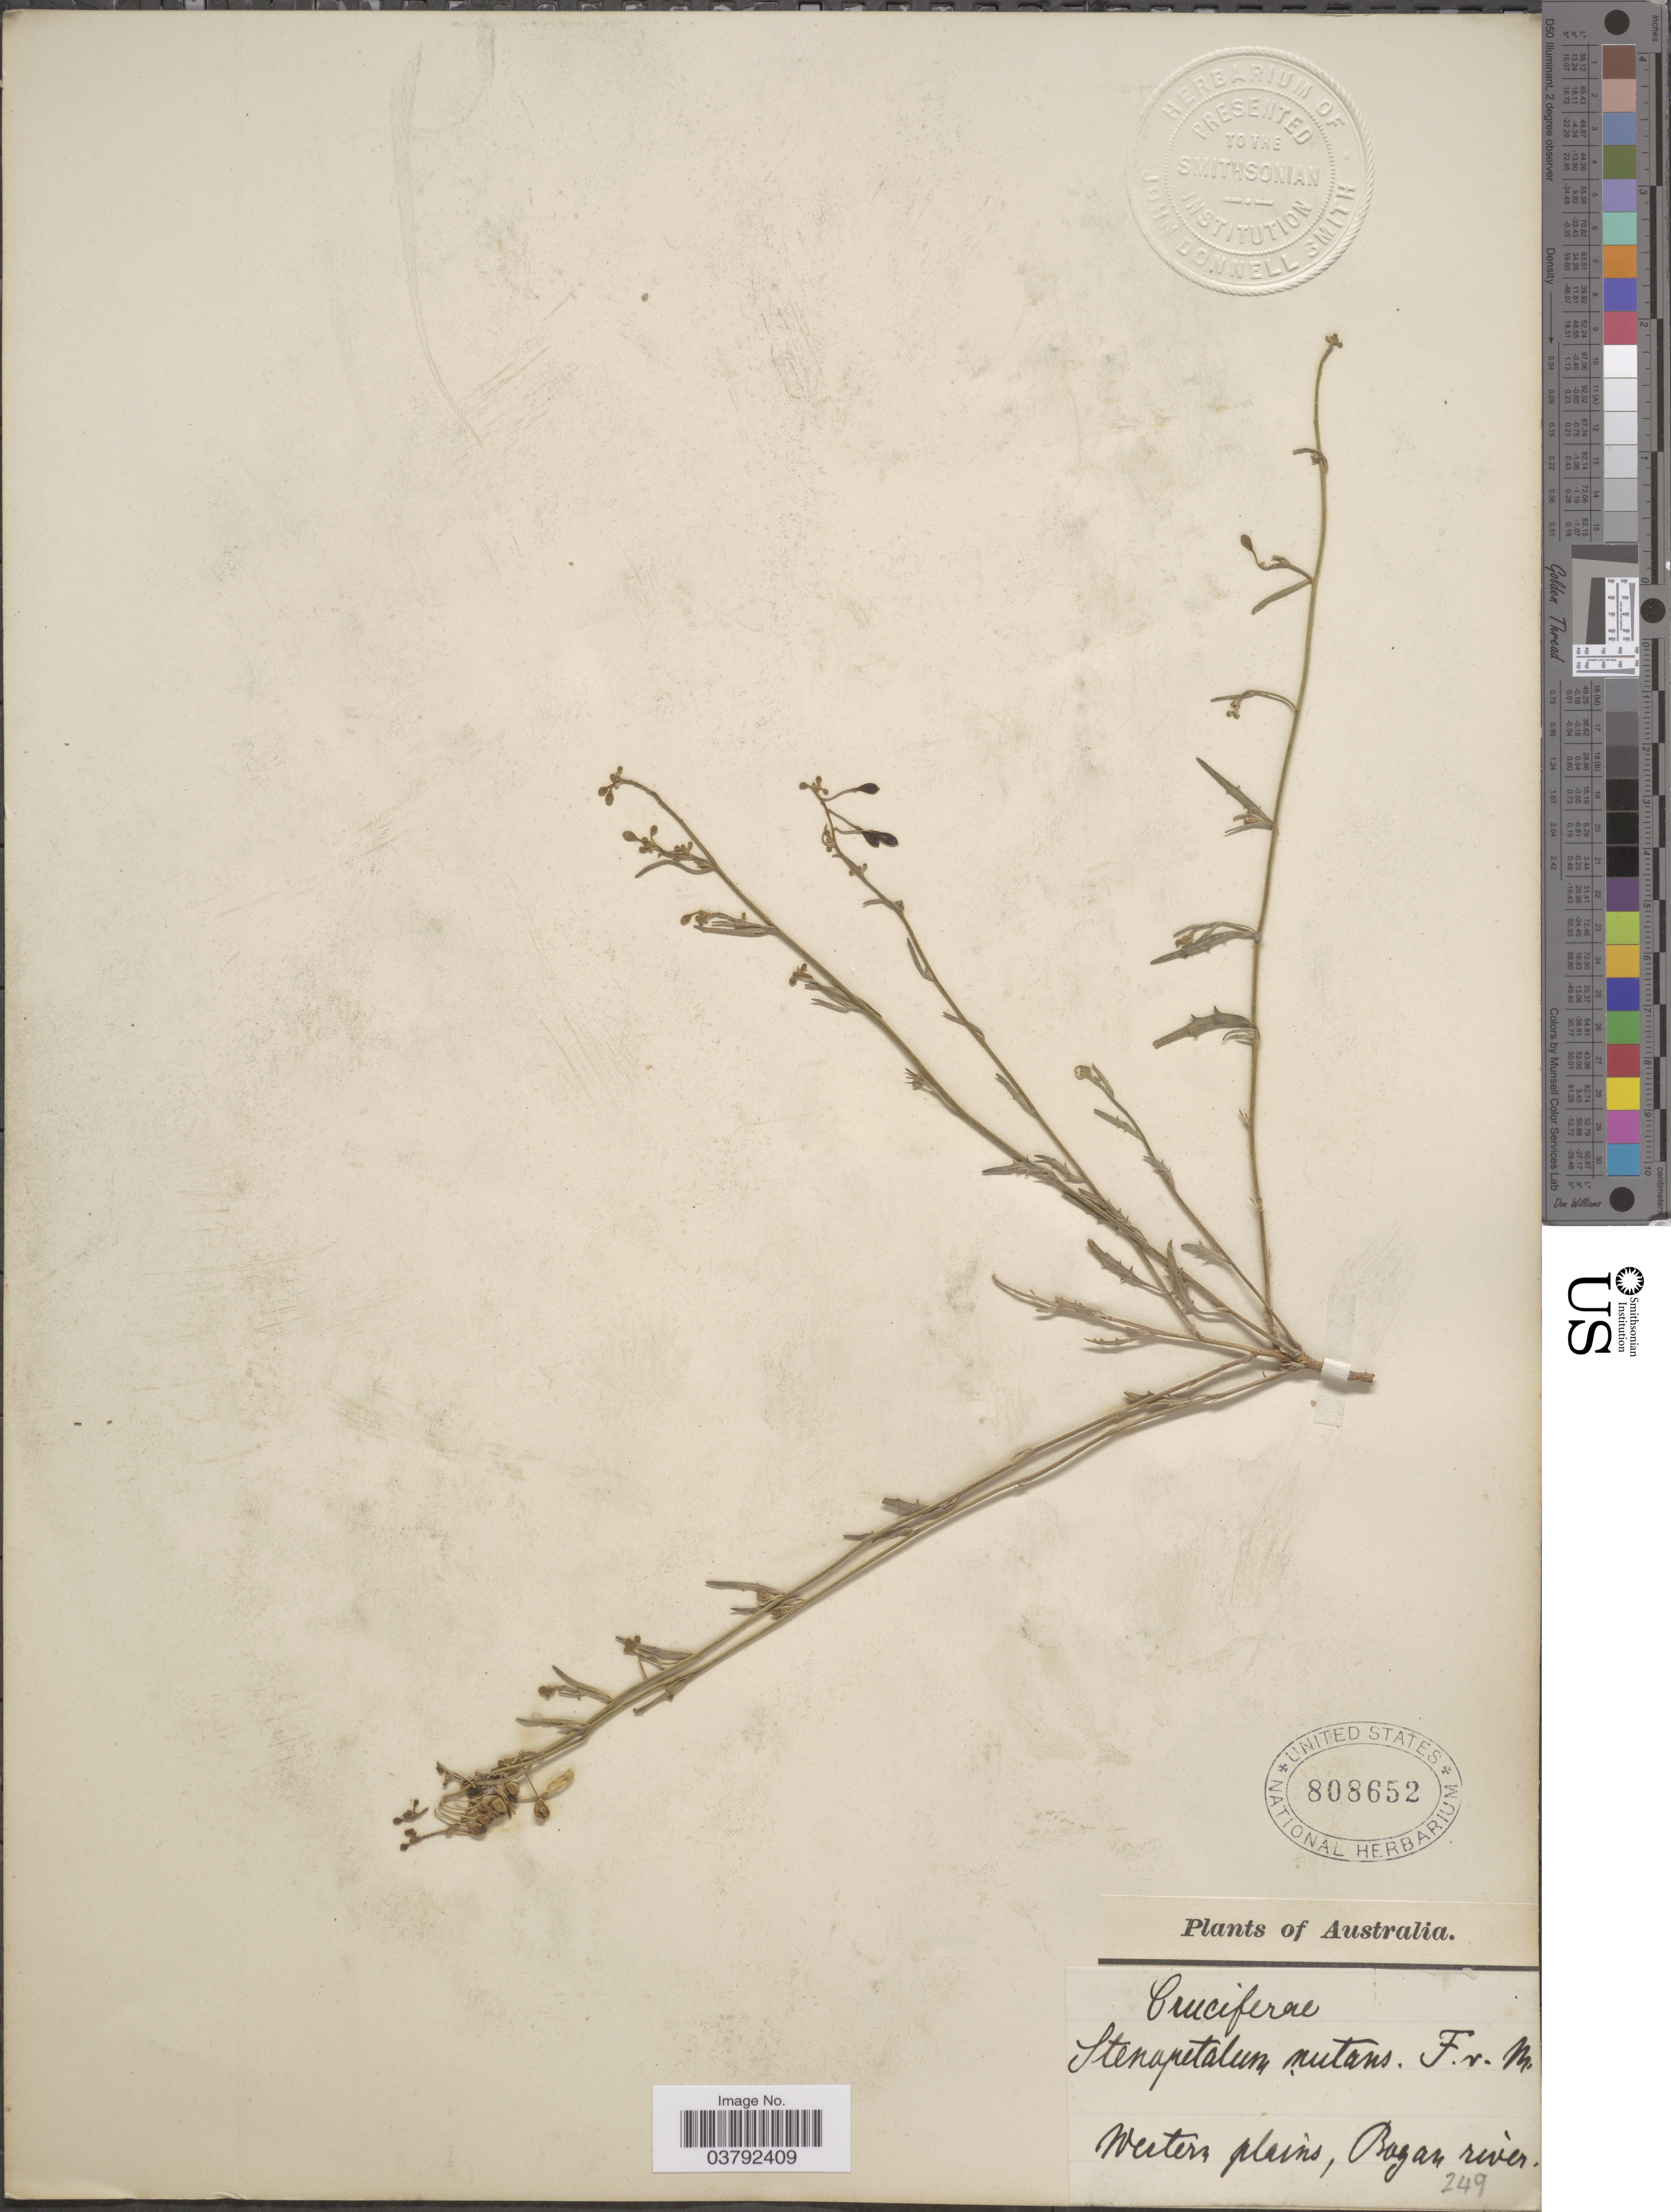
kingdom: Plantae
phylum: Tracheophyta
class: Magnoliopsida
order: Brassicales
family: Brassicaceae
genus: Stenopetalum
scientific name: Stenopetalum nutans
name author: F. Muell.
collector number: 249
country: Australia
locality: Western plains, Bogan river.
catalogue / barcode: US 808652